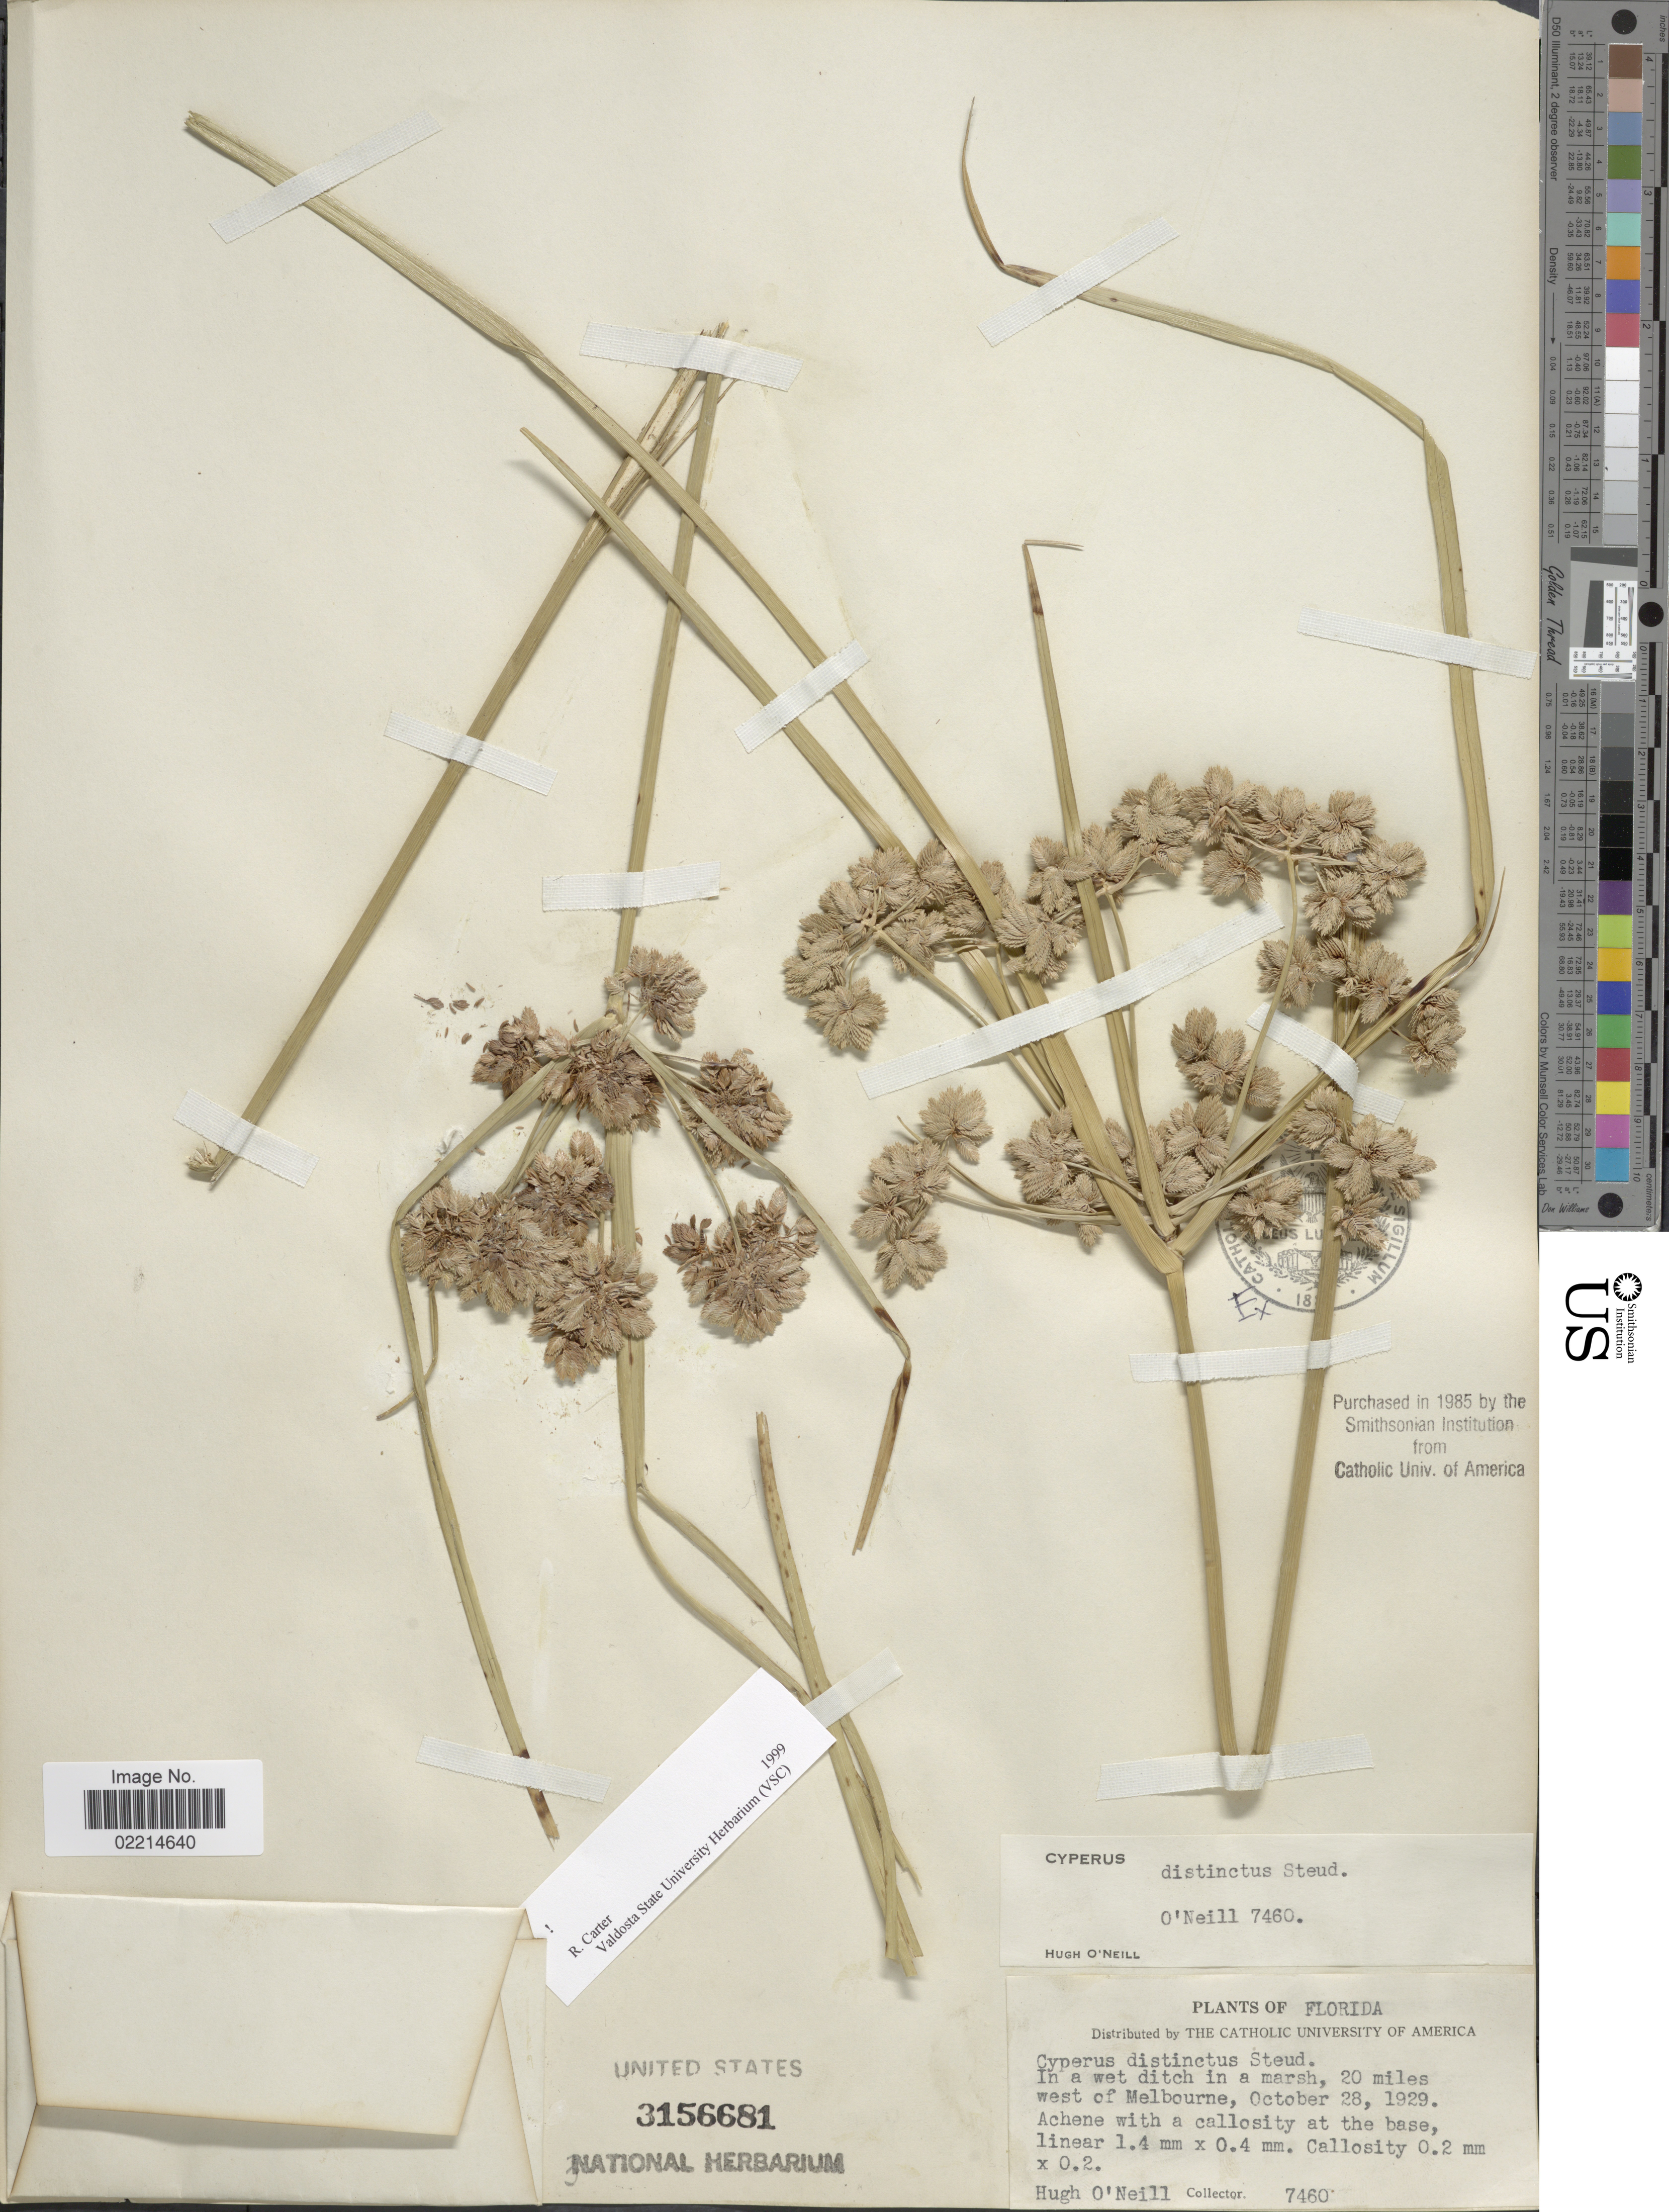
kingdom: Plantae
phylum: Tracheophyta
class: Liliopsida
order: Poales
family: Cyperaceae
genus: Cyperus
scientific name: Cyperus distinctus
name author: Steud.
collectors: H. O'Neill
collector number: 7460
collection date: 1929-10-28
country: United States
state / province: Florida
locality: In a wet ditch in a marsh, 20 miles west of Melbourne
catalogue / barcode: US 3156681